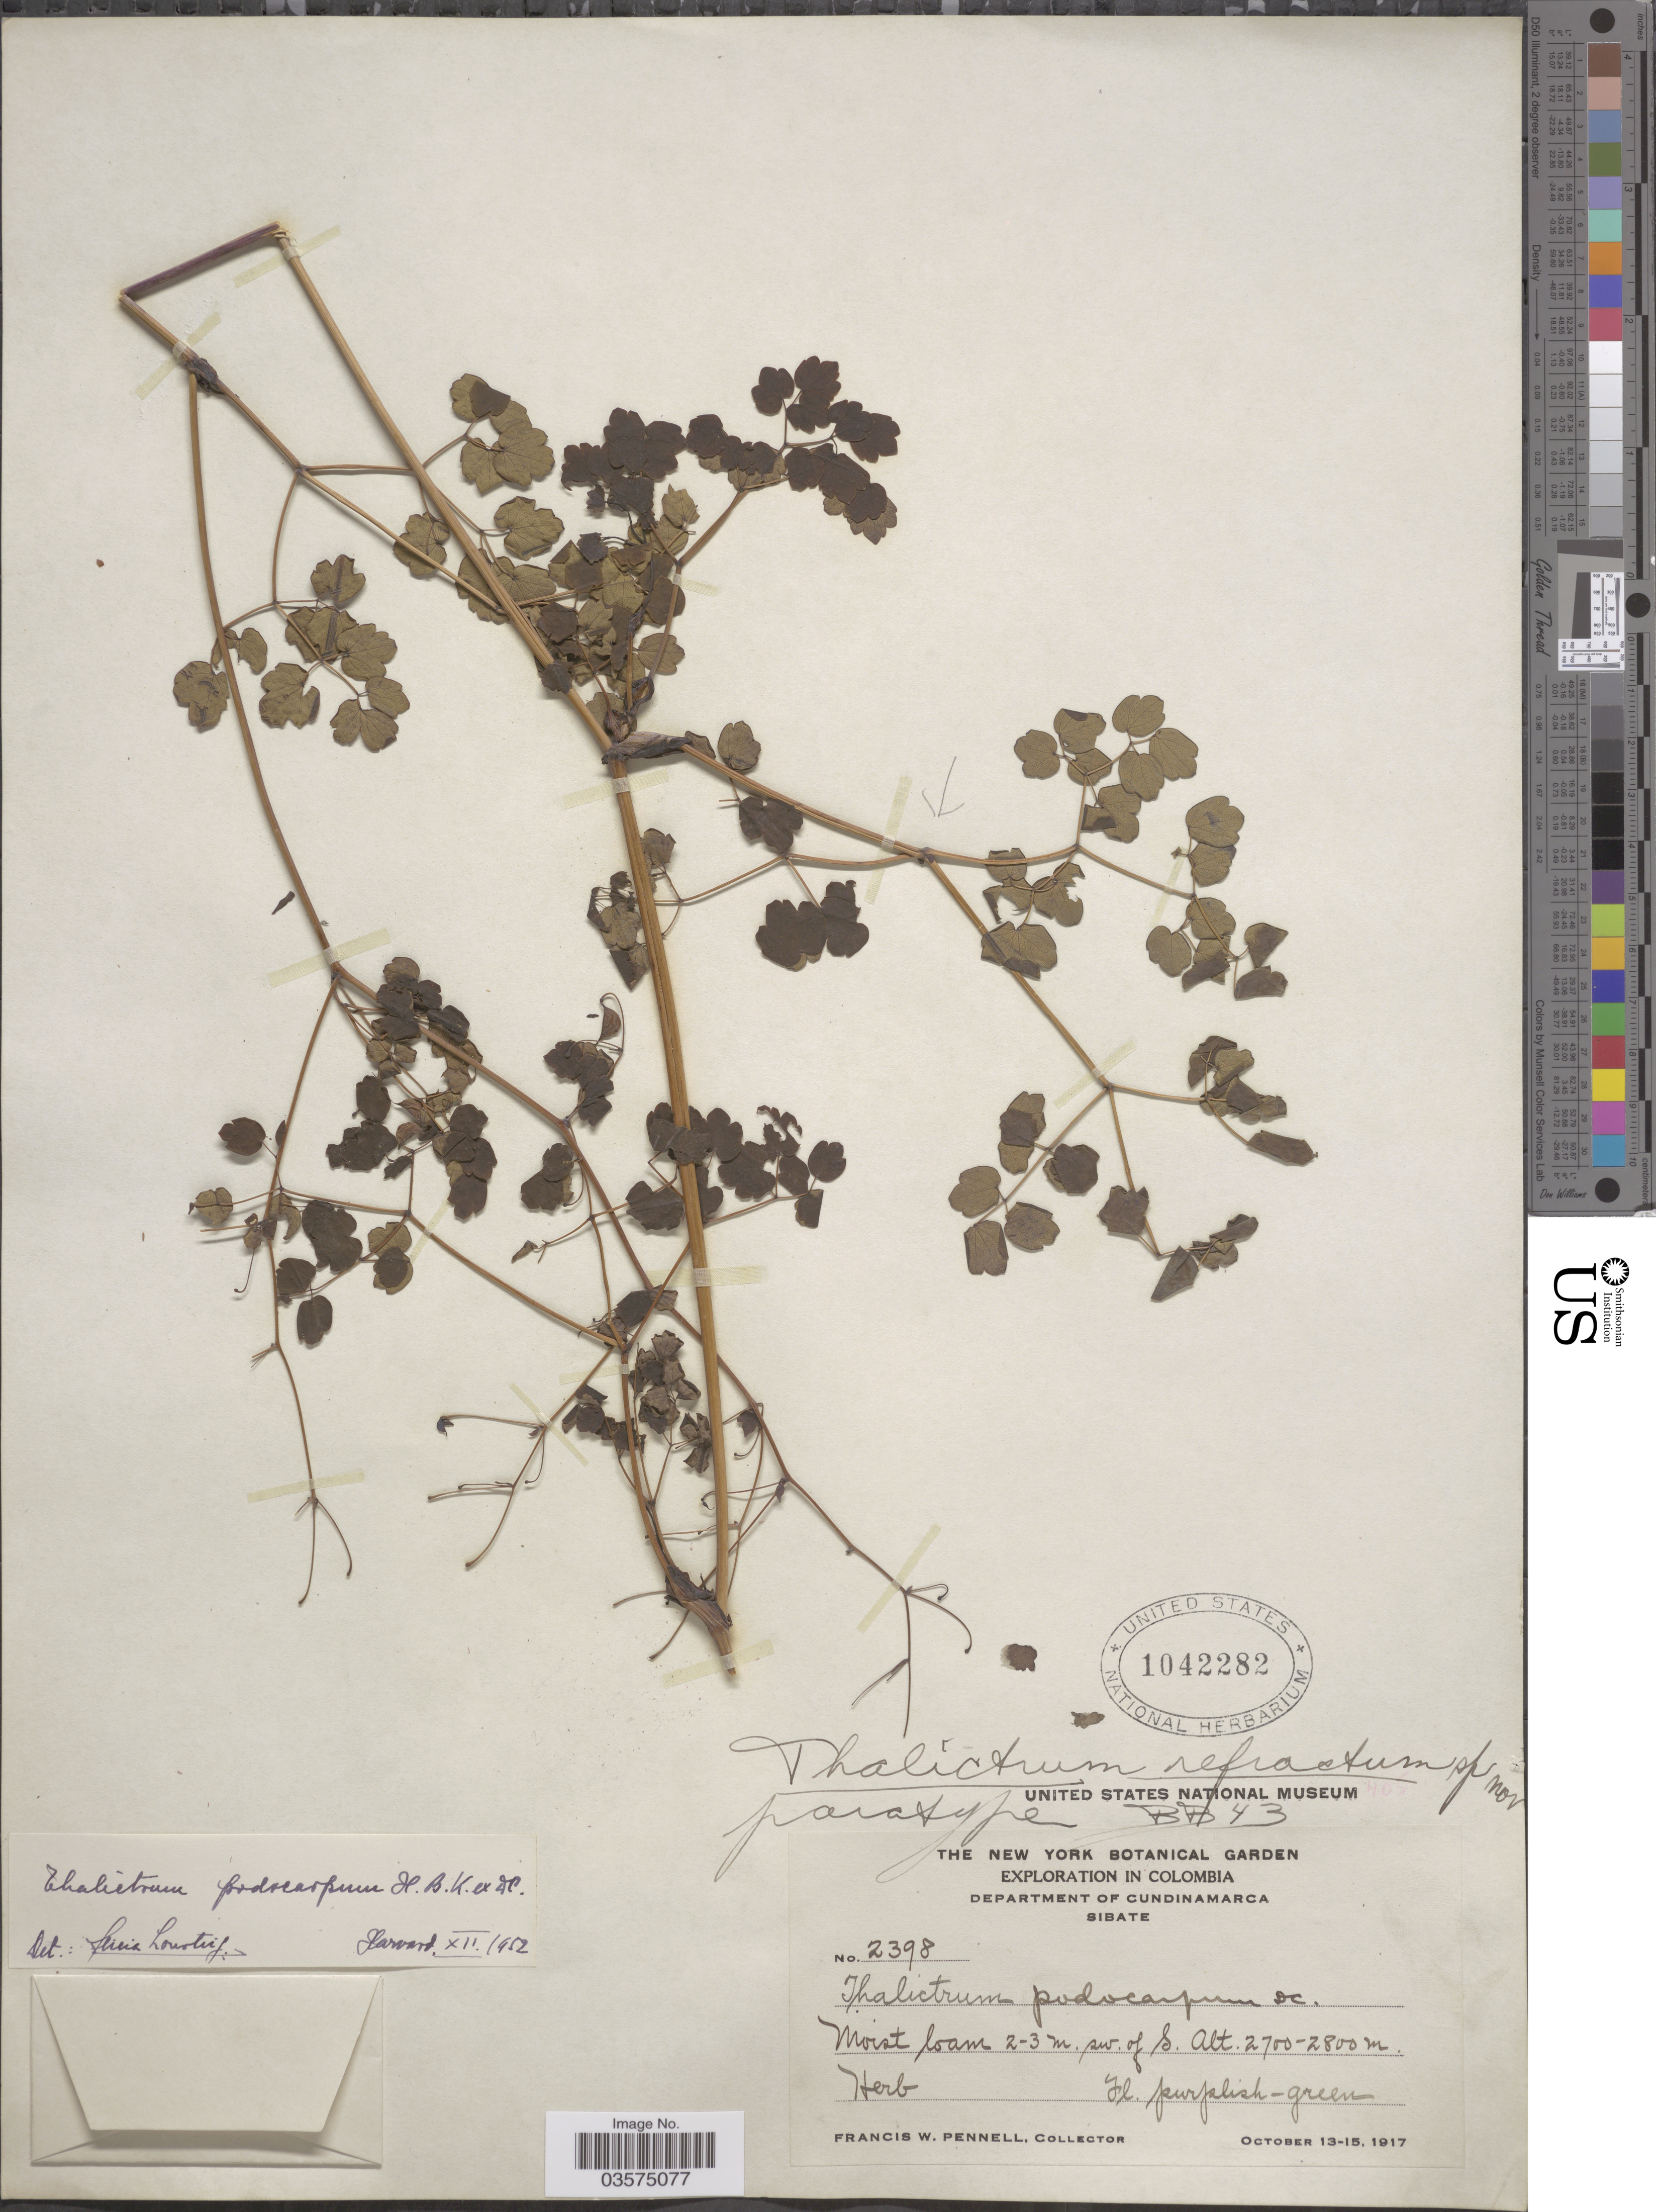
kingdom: Plantae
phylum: Tracheophyta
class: Magnoliopsida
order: Ranunculales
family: Ranunculaceae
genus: Thalictrum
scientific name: Thalictrum podocarpum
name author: Kunth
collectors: F. W. Pennell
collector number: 2398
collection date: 1917-10-13/1917-10-15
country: Colombia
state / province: Cundinamarca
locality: Department of Cundinamarca. Sibate. sw. of S.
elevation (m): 2700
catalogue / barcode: US 1042282